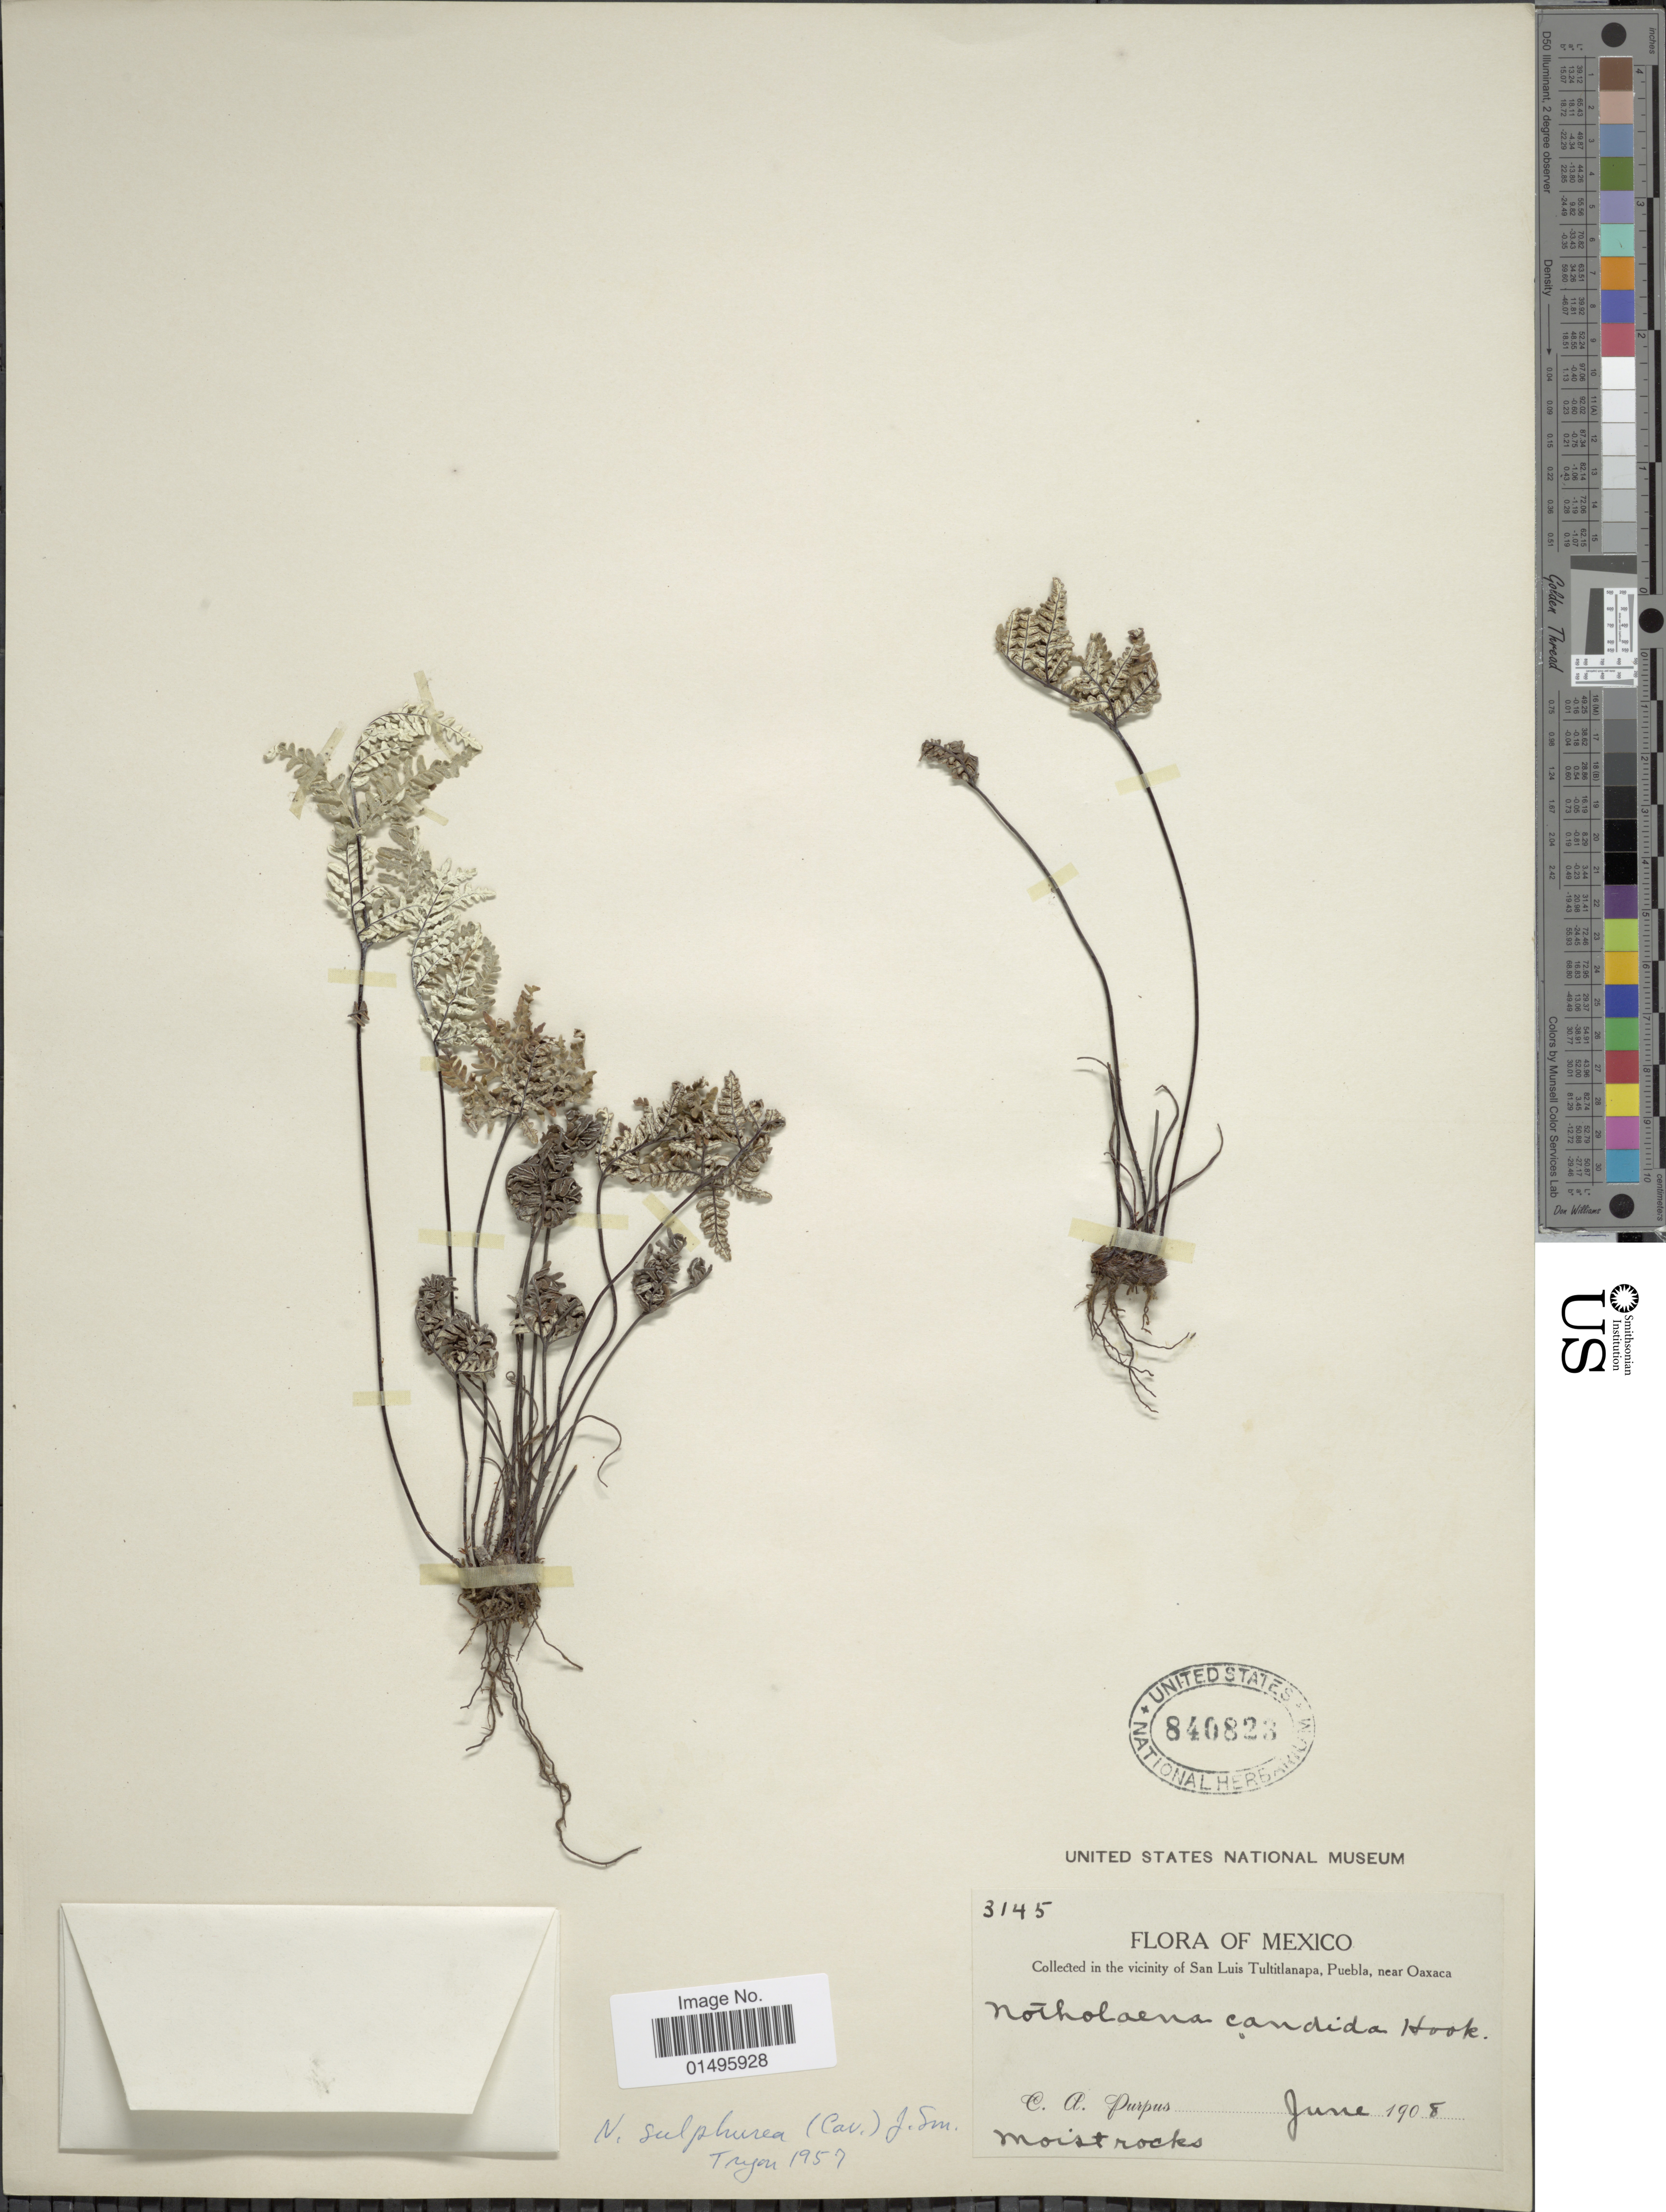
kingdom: Plantae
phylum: Tracheophyta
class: Polypodiopsida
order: Polypodiales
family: Pteridaceae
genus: Notholaena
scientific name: Notholaena sulphurea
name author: (Cav.) Small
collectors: C. A. Purpus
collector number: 3145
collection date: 1908-06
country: Mexico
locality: Mexico, in the vicinity of San Luis Tultitlanapa, Puebla, near Oaxaca.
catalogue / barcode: US 840823